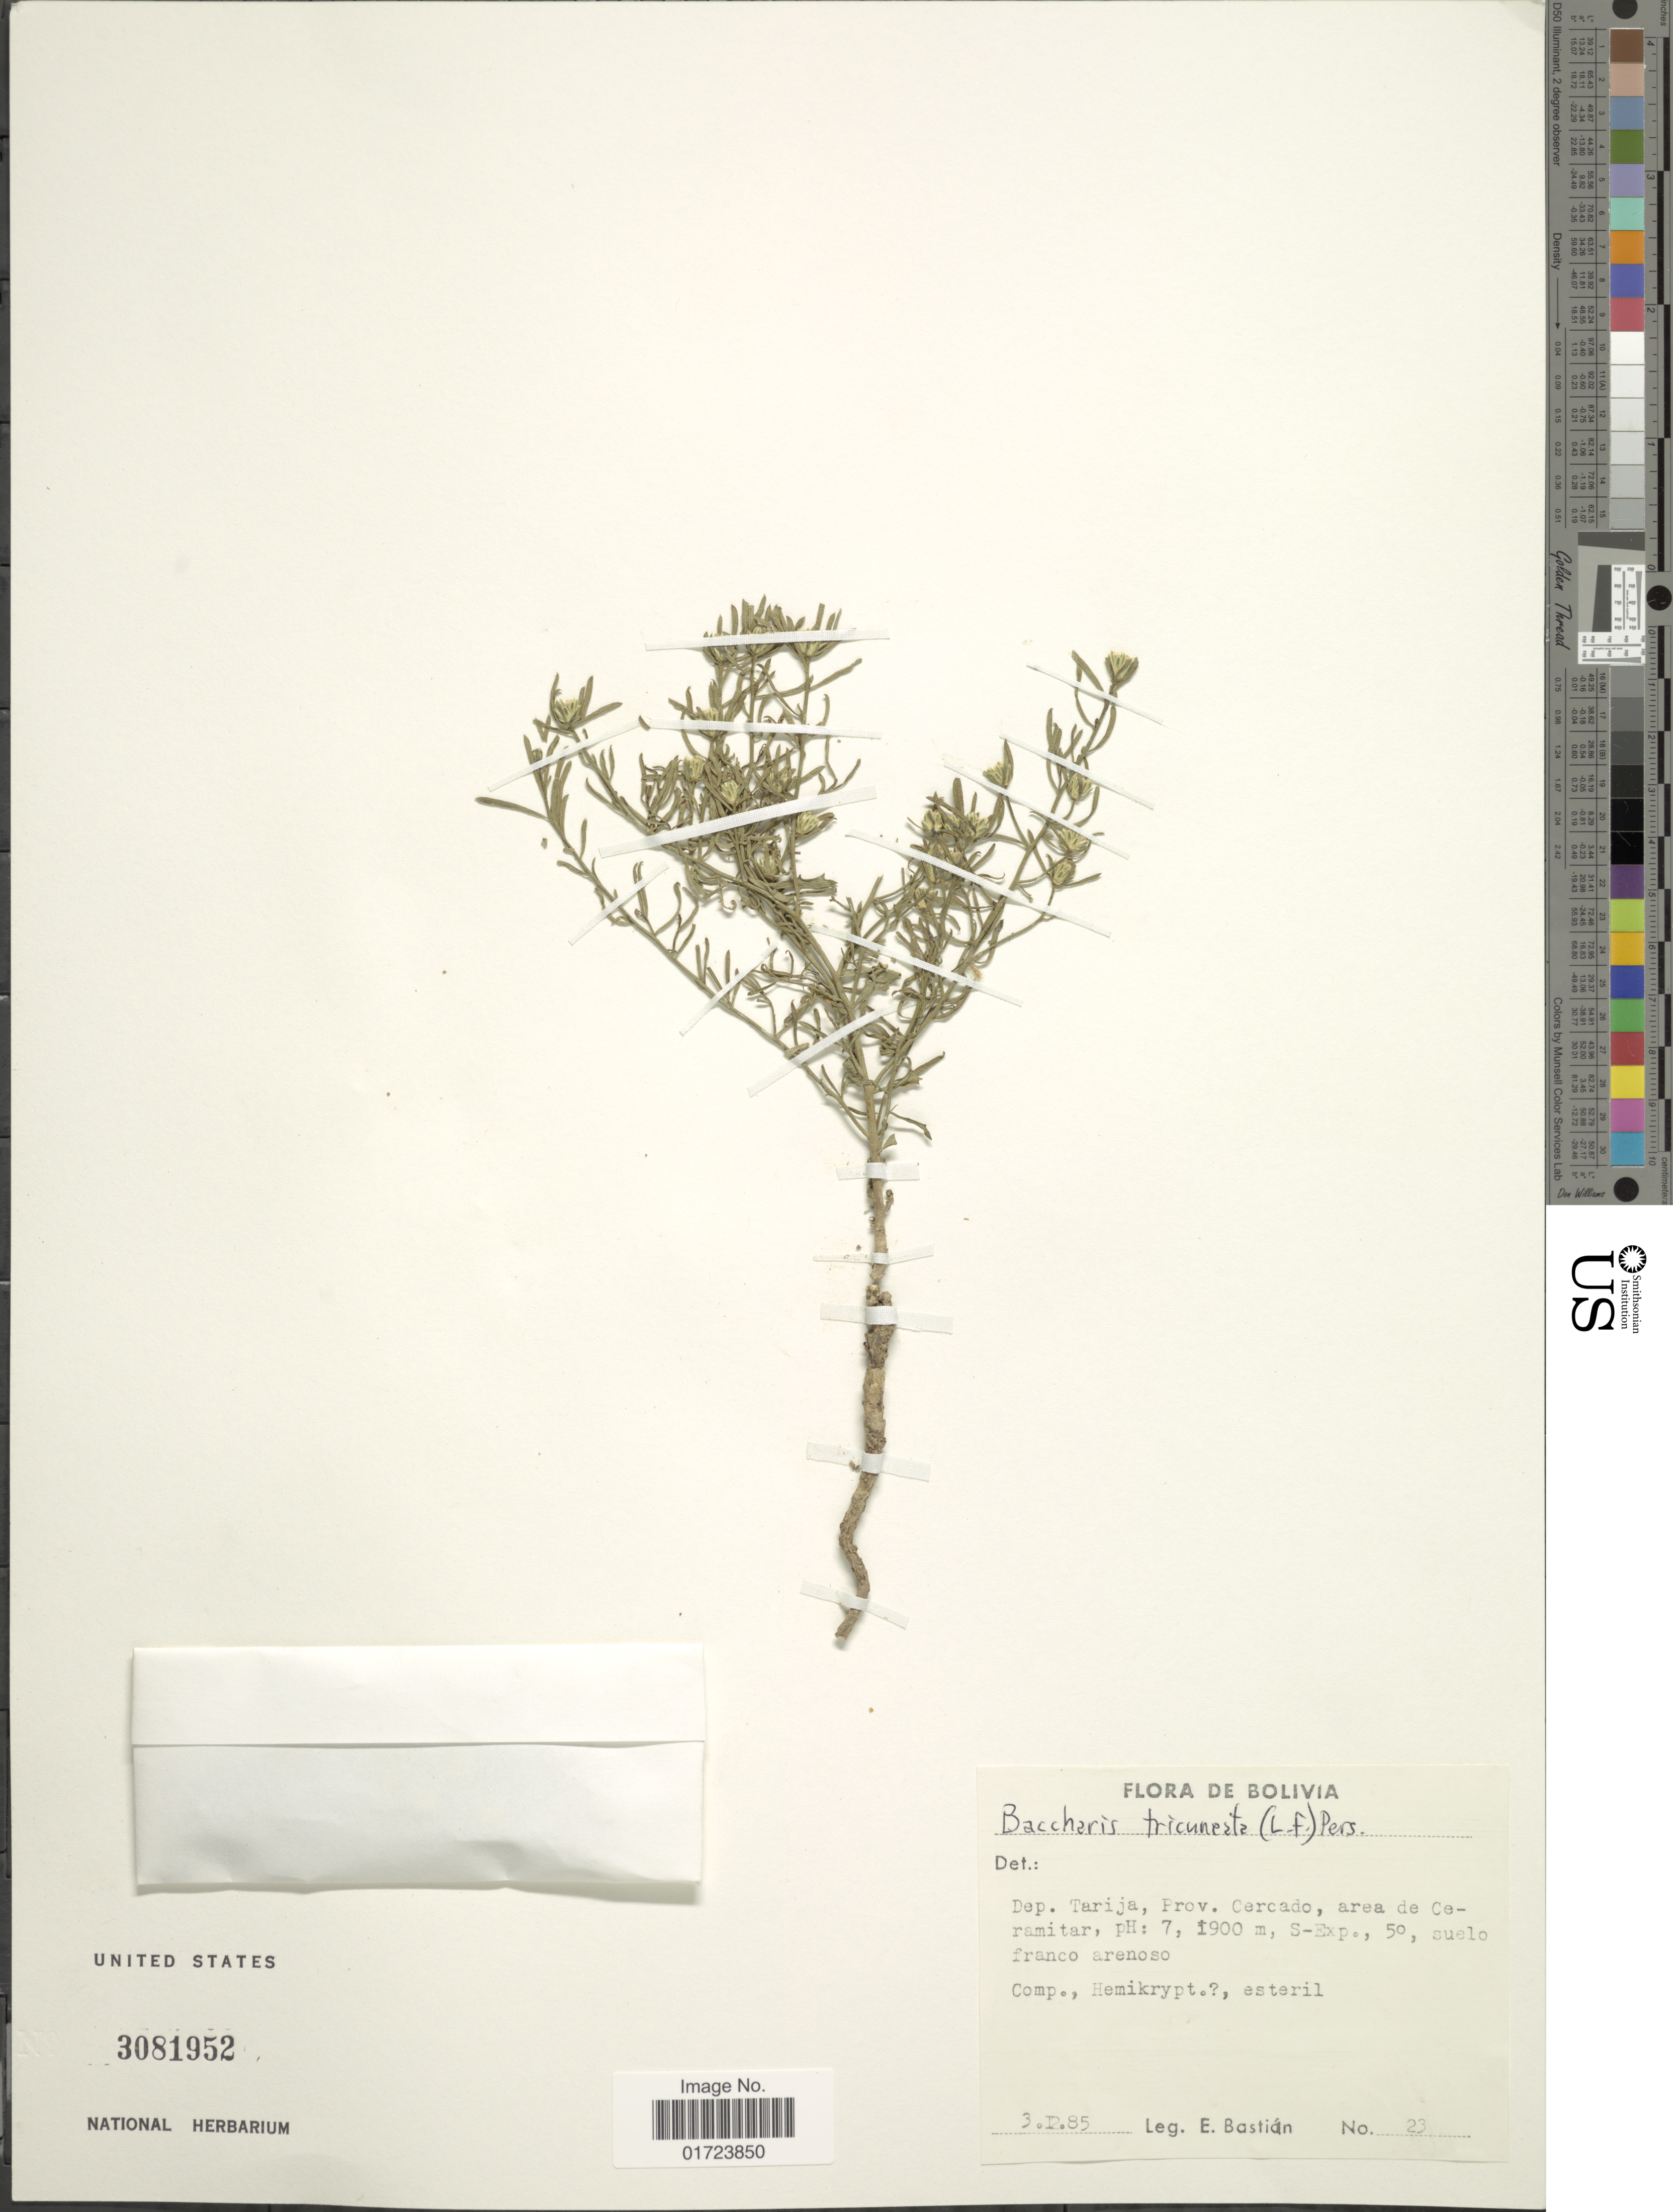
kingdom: Plantae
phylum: Tracheophyta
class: Magnoliopsida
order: Asterales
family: Asteraceae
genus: Baccharis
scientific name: Baccharis tricuneata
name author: (L. f.) Pers.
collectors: E. Bastian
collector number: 23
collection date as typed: Transcribed d/m/y: 3/1/85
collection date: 1985-01-03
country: Bolivia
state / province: Tarija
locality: Dep. Tarija, Prov. Cercado, area de Ceramitar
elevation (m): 1900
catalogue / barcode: US 3081952